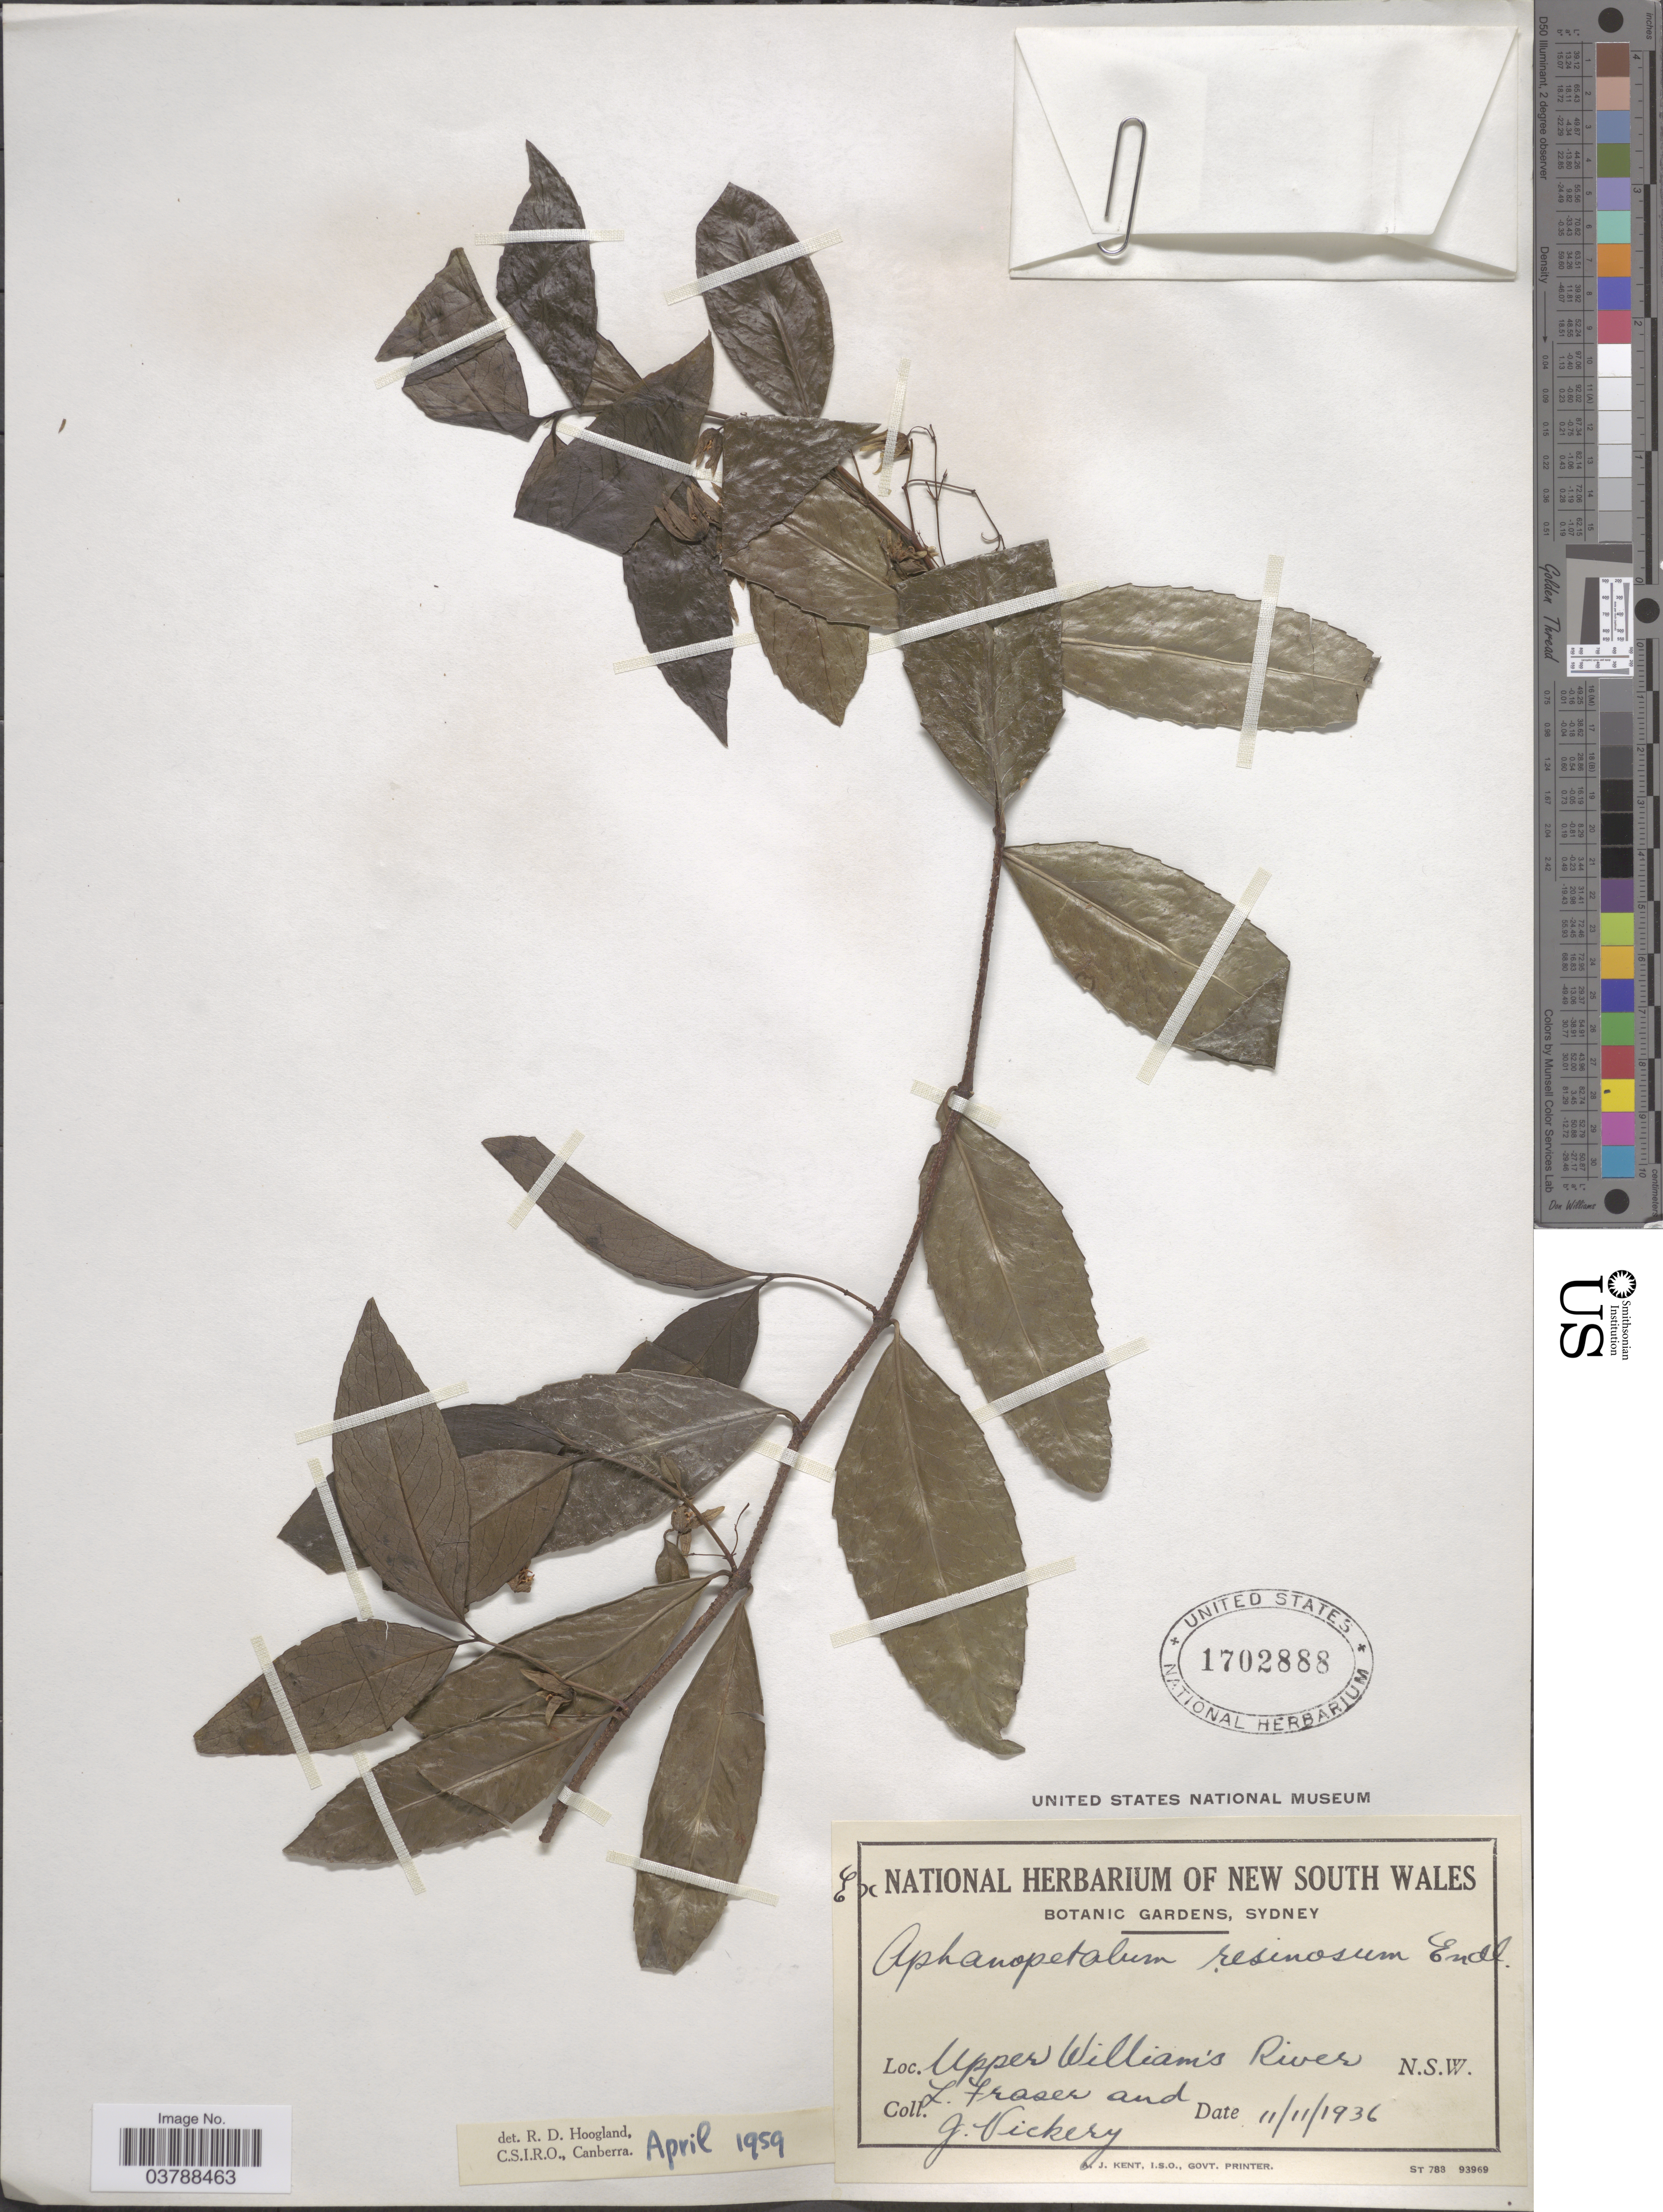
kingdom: Plantae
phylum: Tracheophyta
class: Magnoliopsida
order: Saxifragales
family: Aphanopetalaceae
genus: Aphanopetalum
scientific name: Aphanopetalum resinosum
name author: Endl.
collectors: L. Fraser & J. Vickery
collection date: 1936-11-11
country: Australia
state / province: New South Wales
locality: Upper William's River. N.S.W.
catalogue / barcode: US 1702888